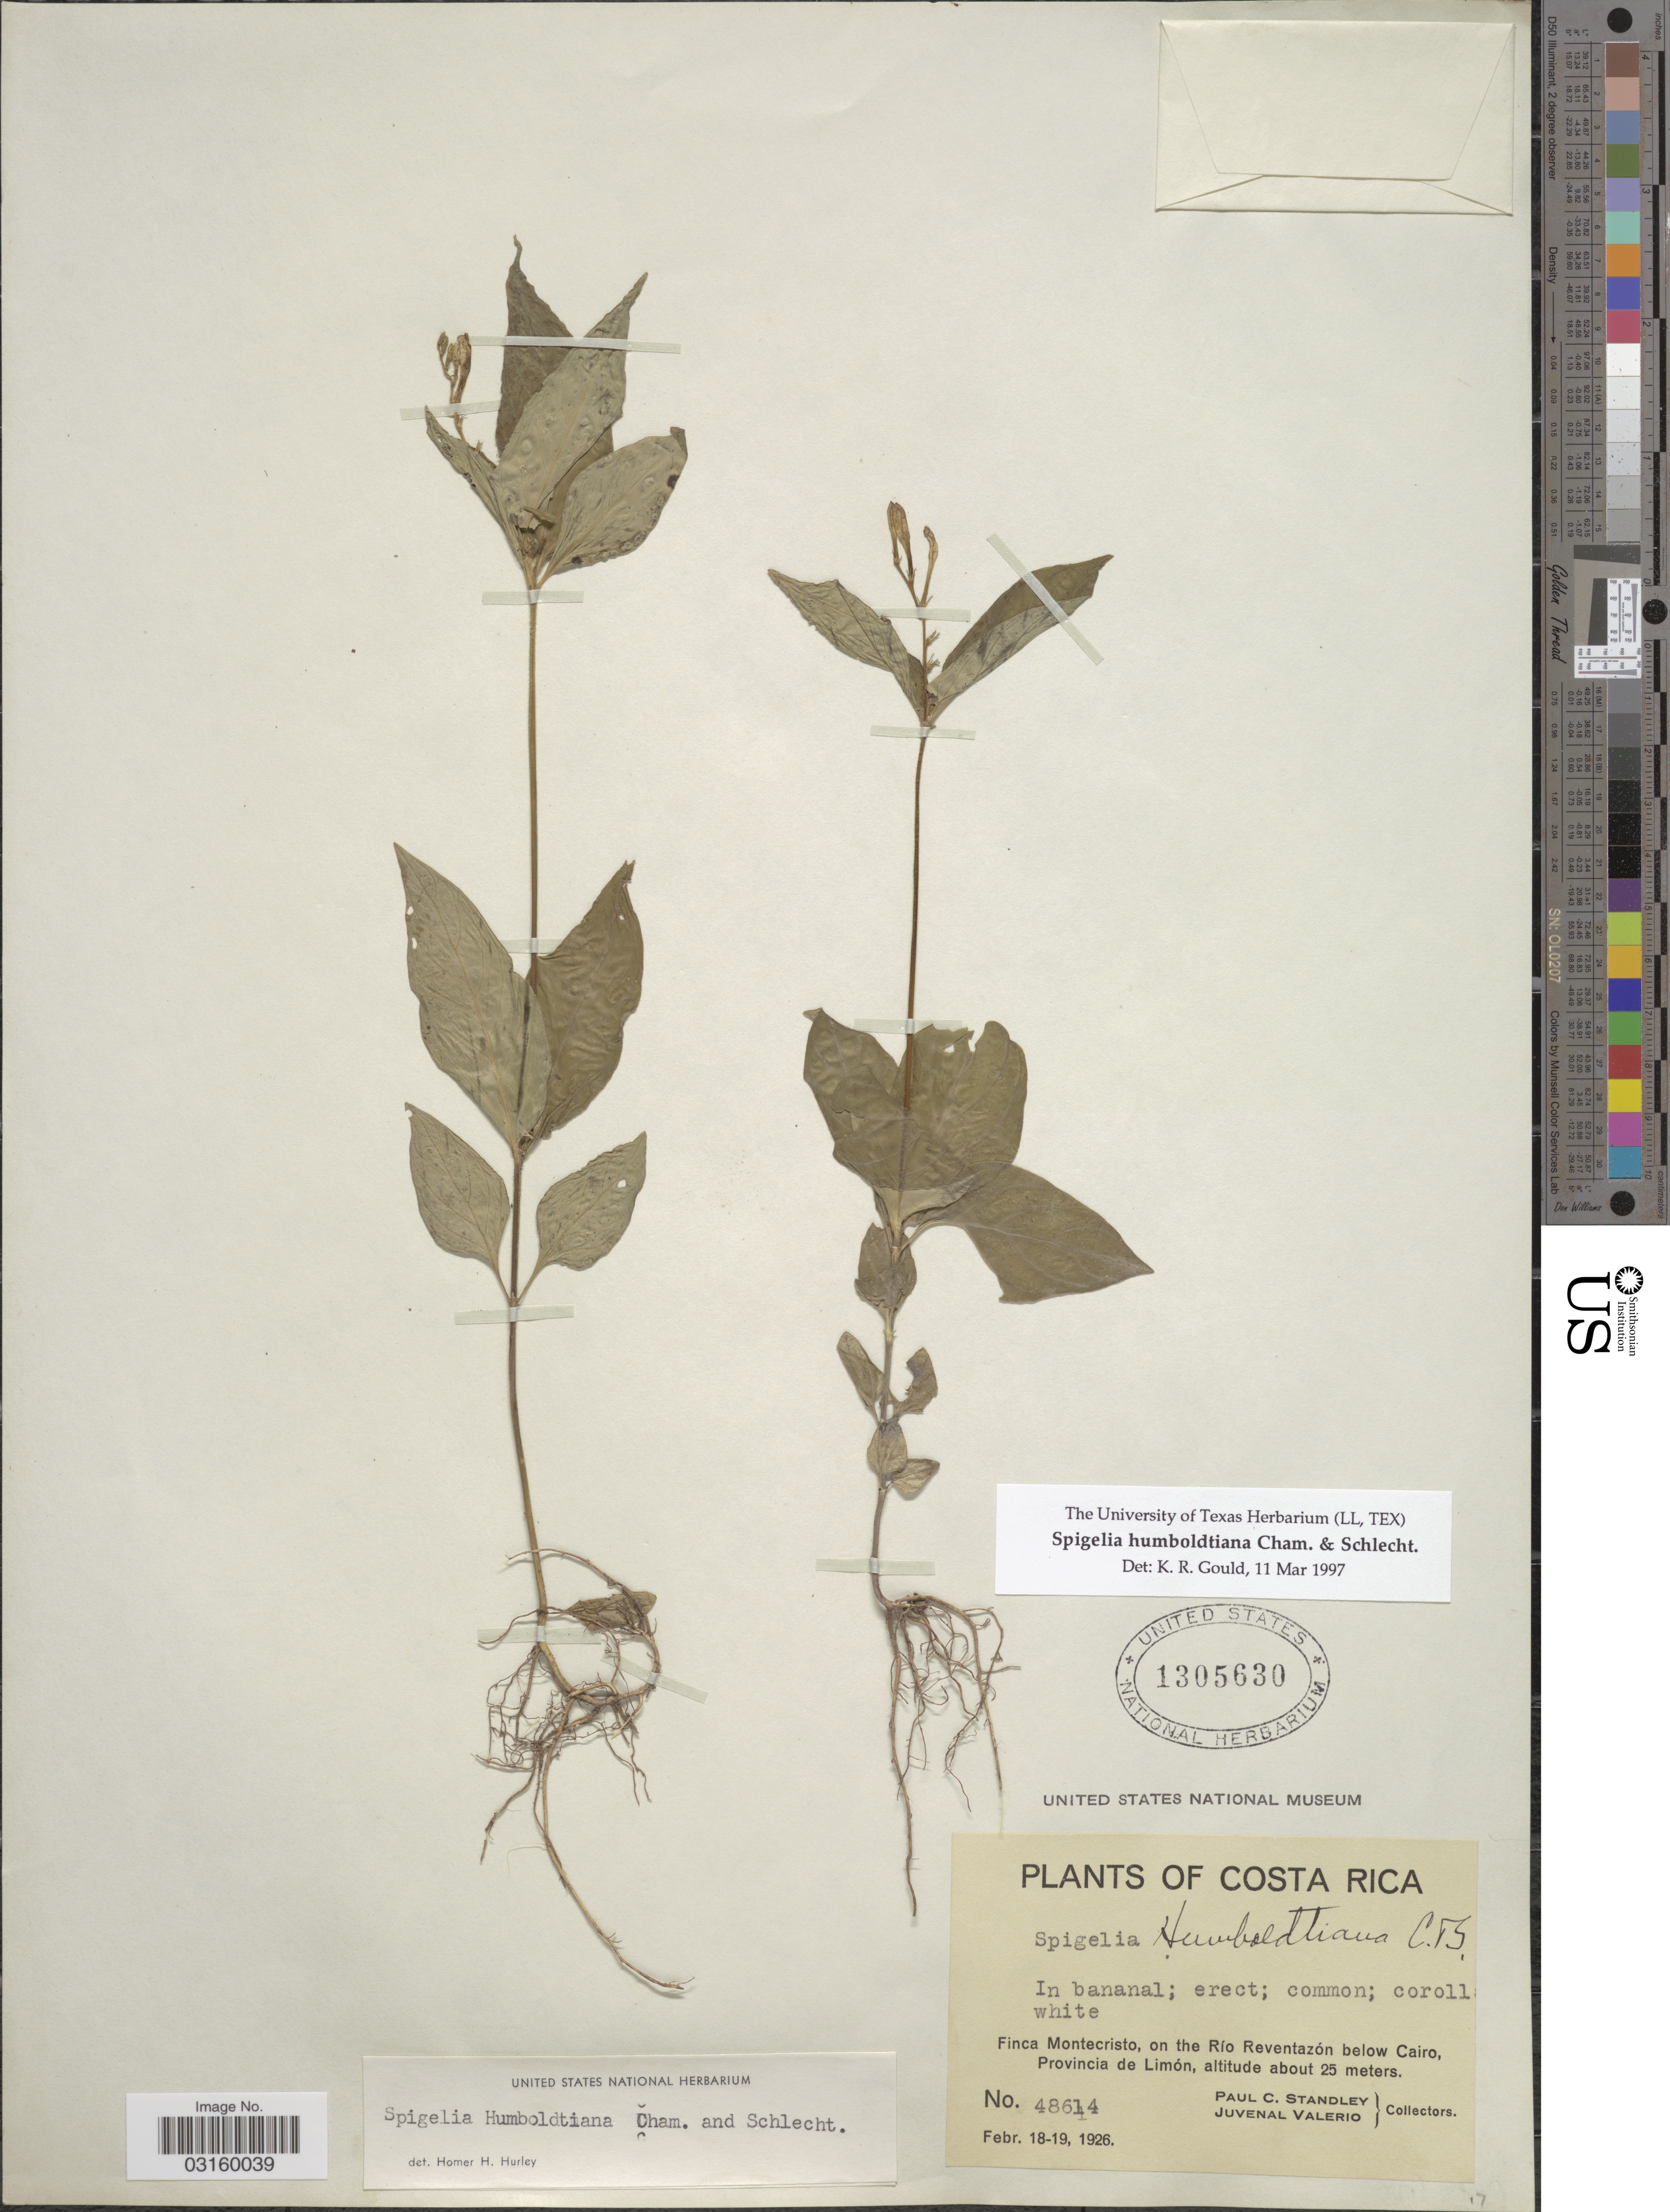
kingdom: Plantae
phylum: Tracheophyta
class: Magnoliopsida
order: Gentianales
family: Loganiaceae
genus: Spigelia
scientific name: Spigelia humboldtiana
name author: Cham. & Schltdl.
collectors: P. C. Standley & J. Valerio R.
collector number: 48614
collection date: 1926-02-18/1926-02-19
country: Costa Rica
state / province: Limón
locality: Finca Montecristo, on the Río Reventazón below Cairo, Provincia de Limón.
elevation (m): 25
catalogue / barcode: US 1305630